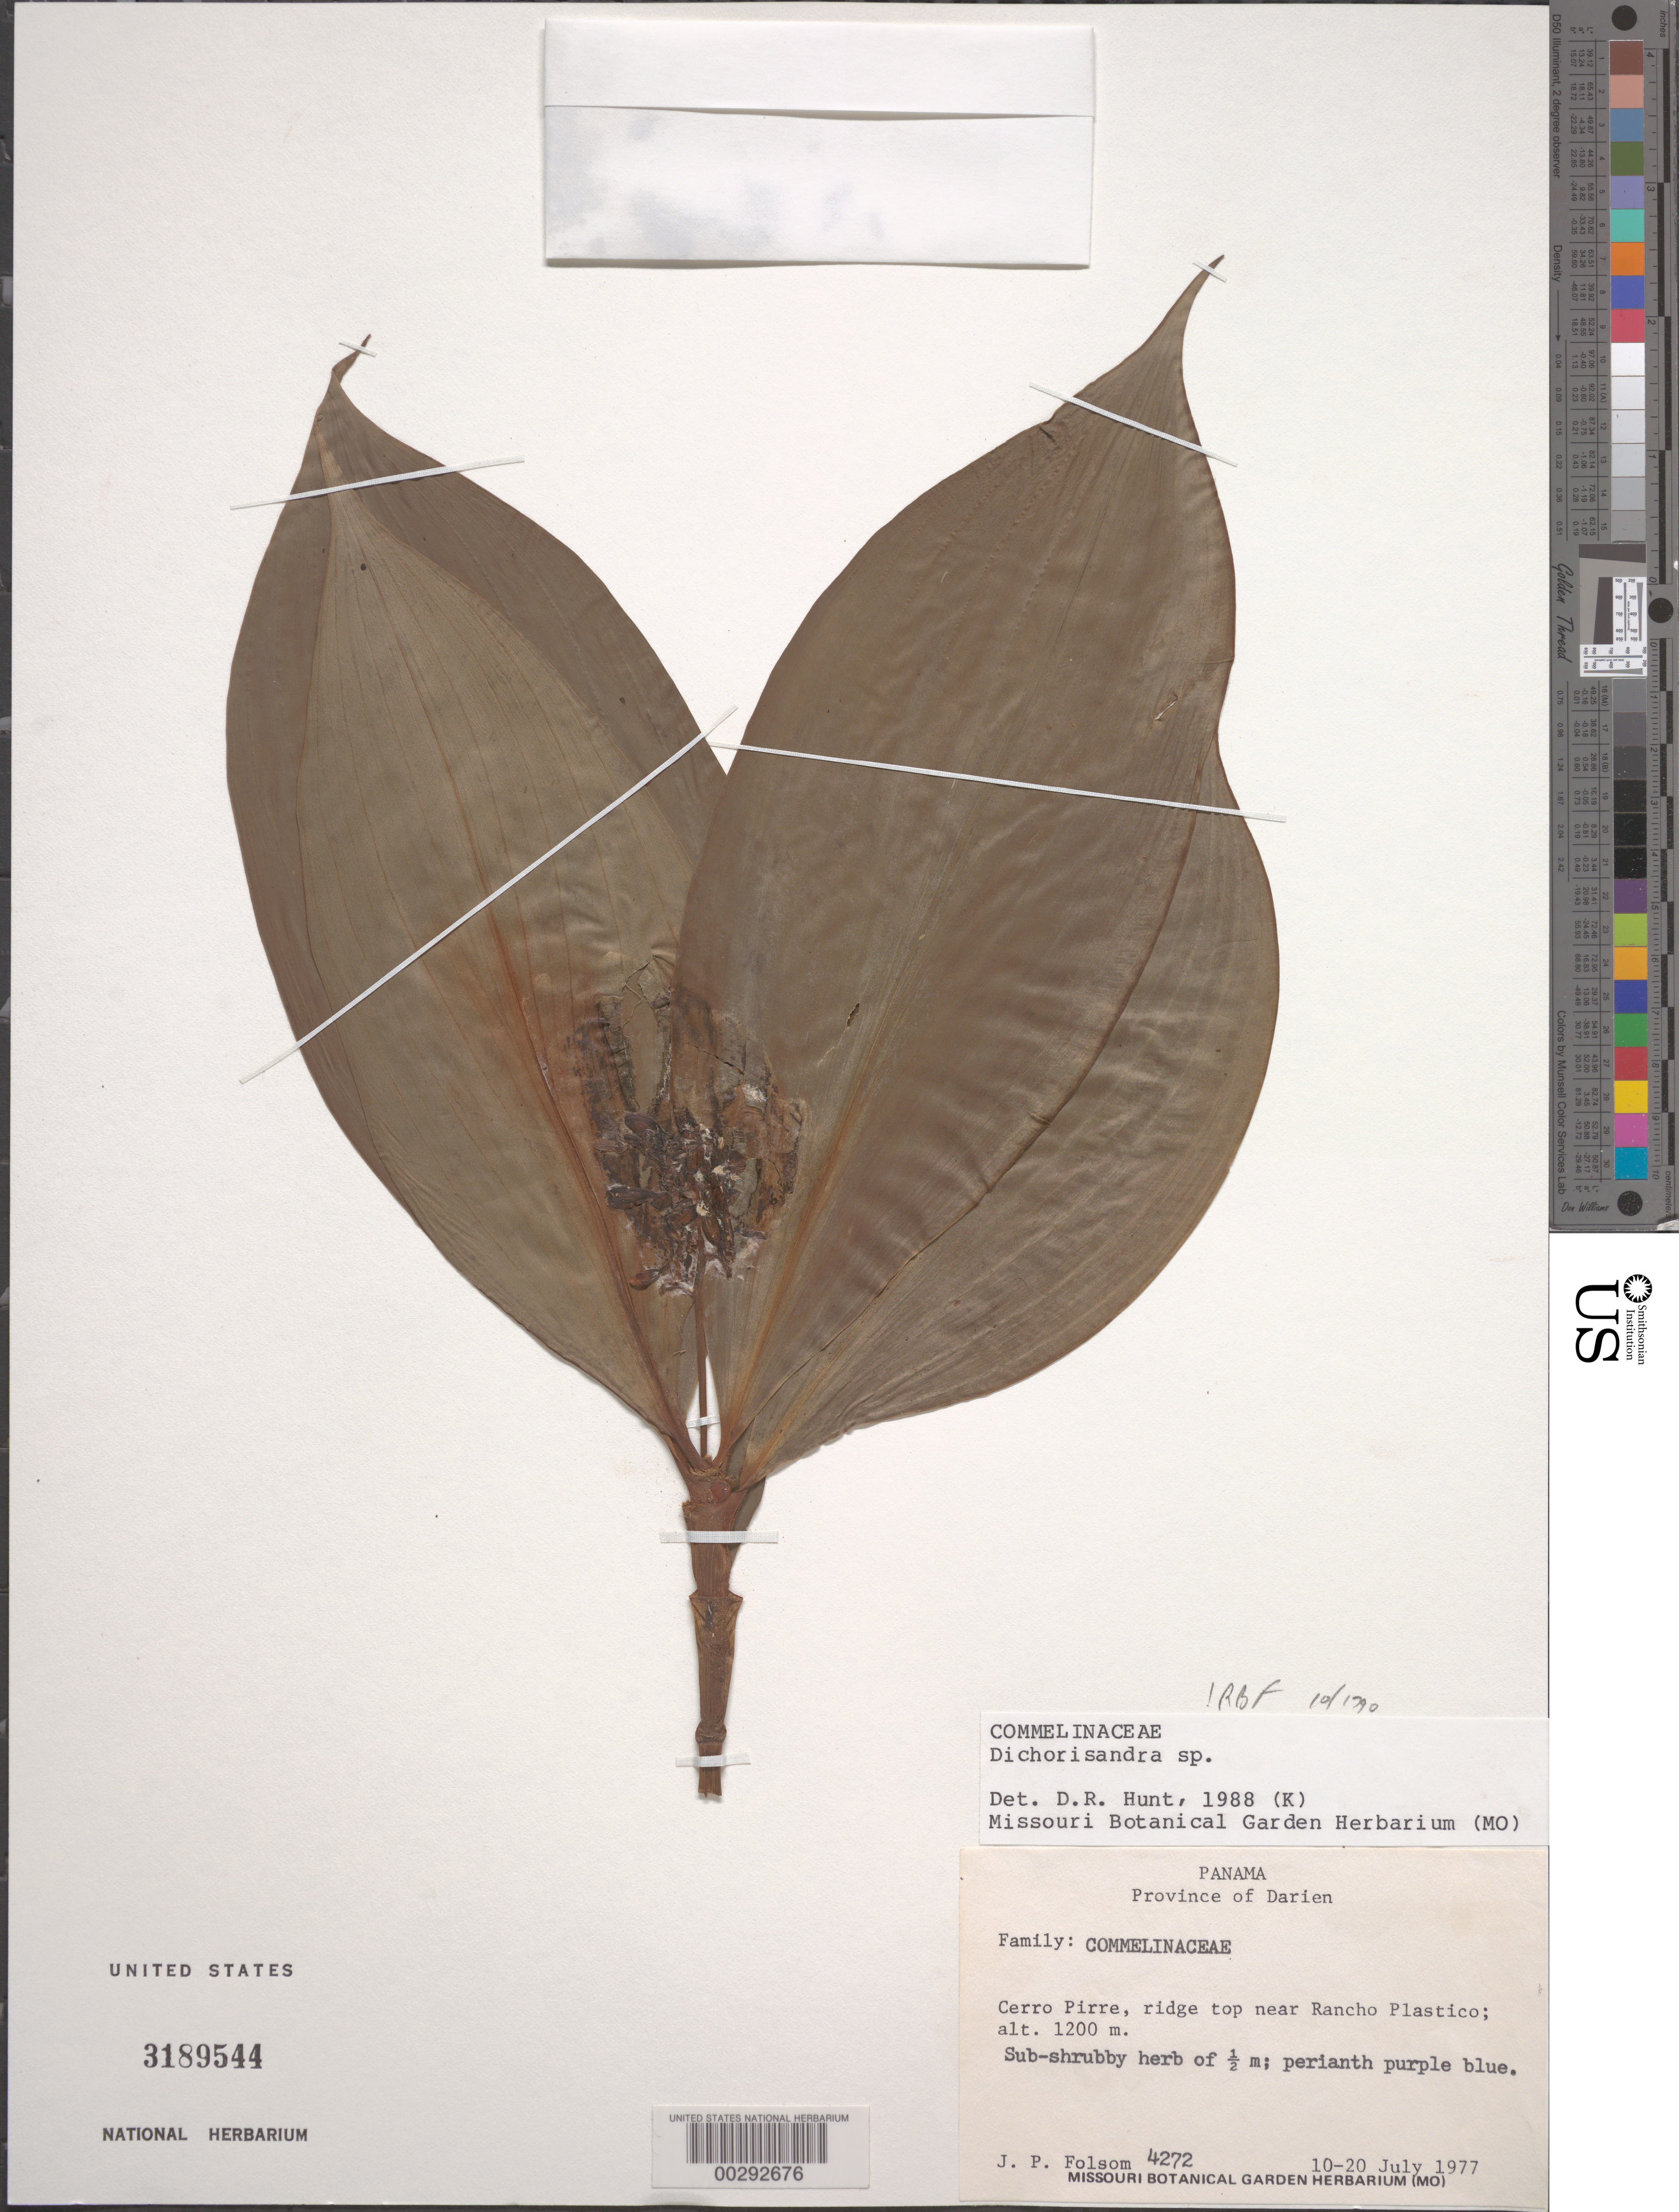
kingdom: Plantae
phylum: Tracheophyta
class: Liliopsida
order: Commelinales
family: Commelinaceae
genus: Dichorisandra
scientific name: Dichorisandra sp.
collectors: J. P. Folsom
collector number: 4272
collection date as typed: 10 Jul 1977 to 20 Jul 1977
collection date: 1977-07-10/1977-07-20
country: Panama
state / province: Darién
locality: Cerro Pirre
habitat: Ridge top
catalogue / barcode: US 3189544